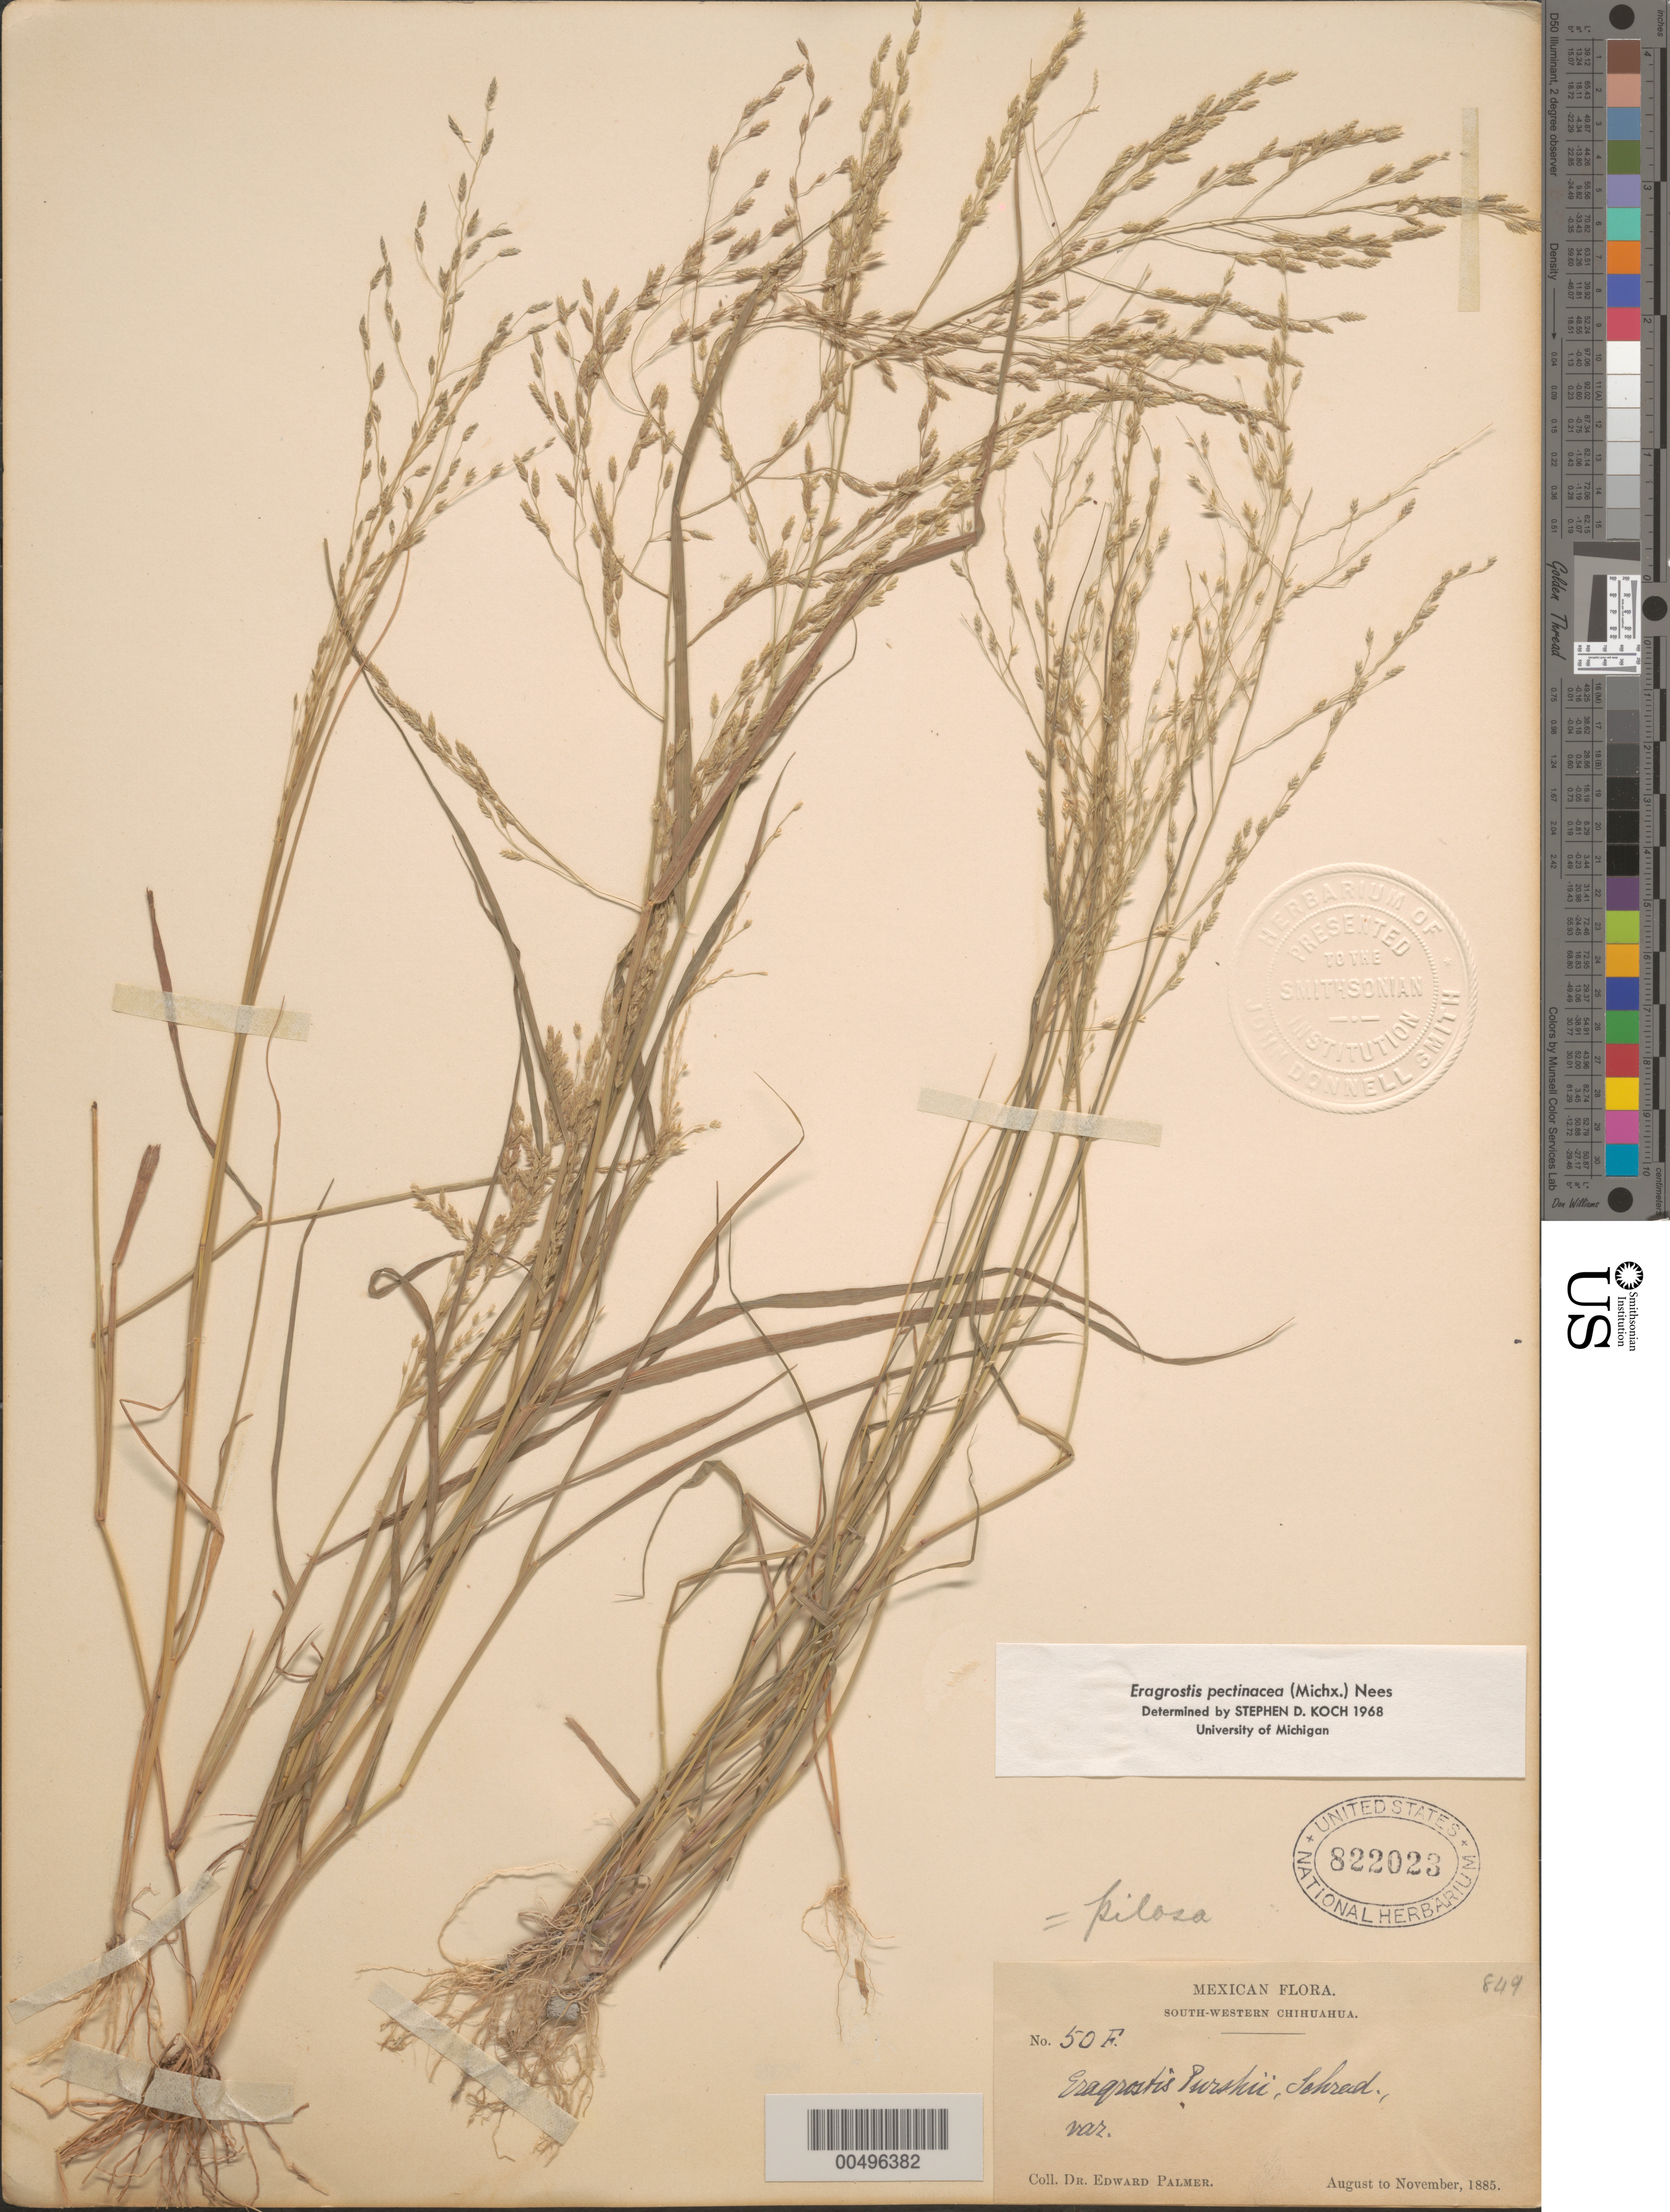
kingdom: Plantae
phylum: Tracheophyta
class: Liliopsida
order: Poales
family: Poaceae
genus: Eragrostis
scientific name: Eragrostis pectinacea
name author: (Michx.) Nees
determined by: Koch, S. D.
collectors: E. Palmer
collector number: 50F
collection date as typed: Aug 1885 to Nov 1885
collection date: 1885-08/1885-11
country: Mexico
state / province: Chihuahua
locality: South-western Chihuahua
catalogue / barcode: US 822023